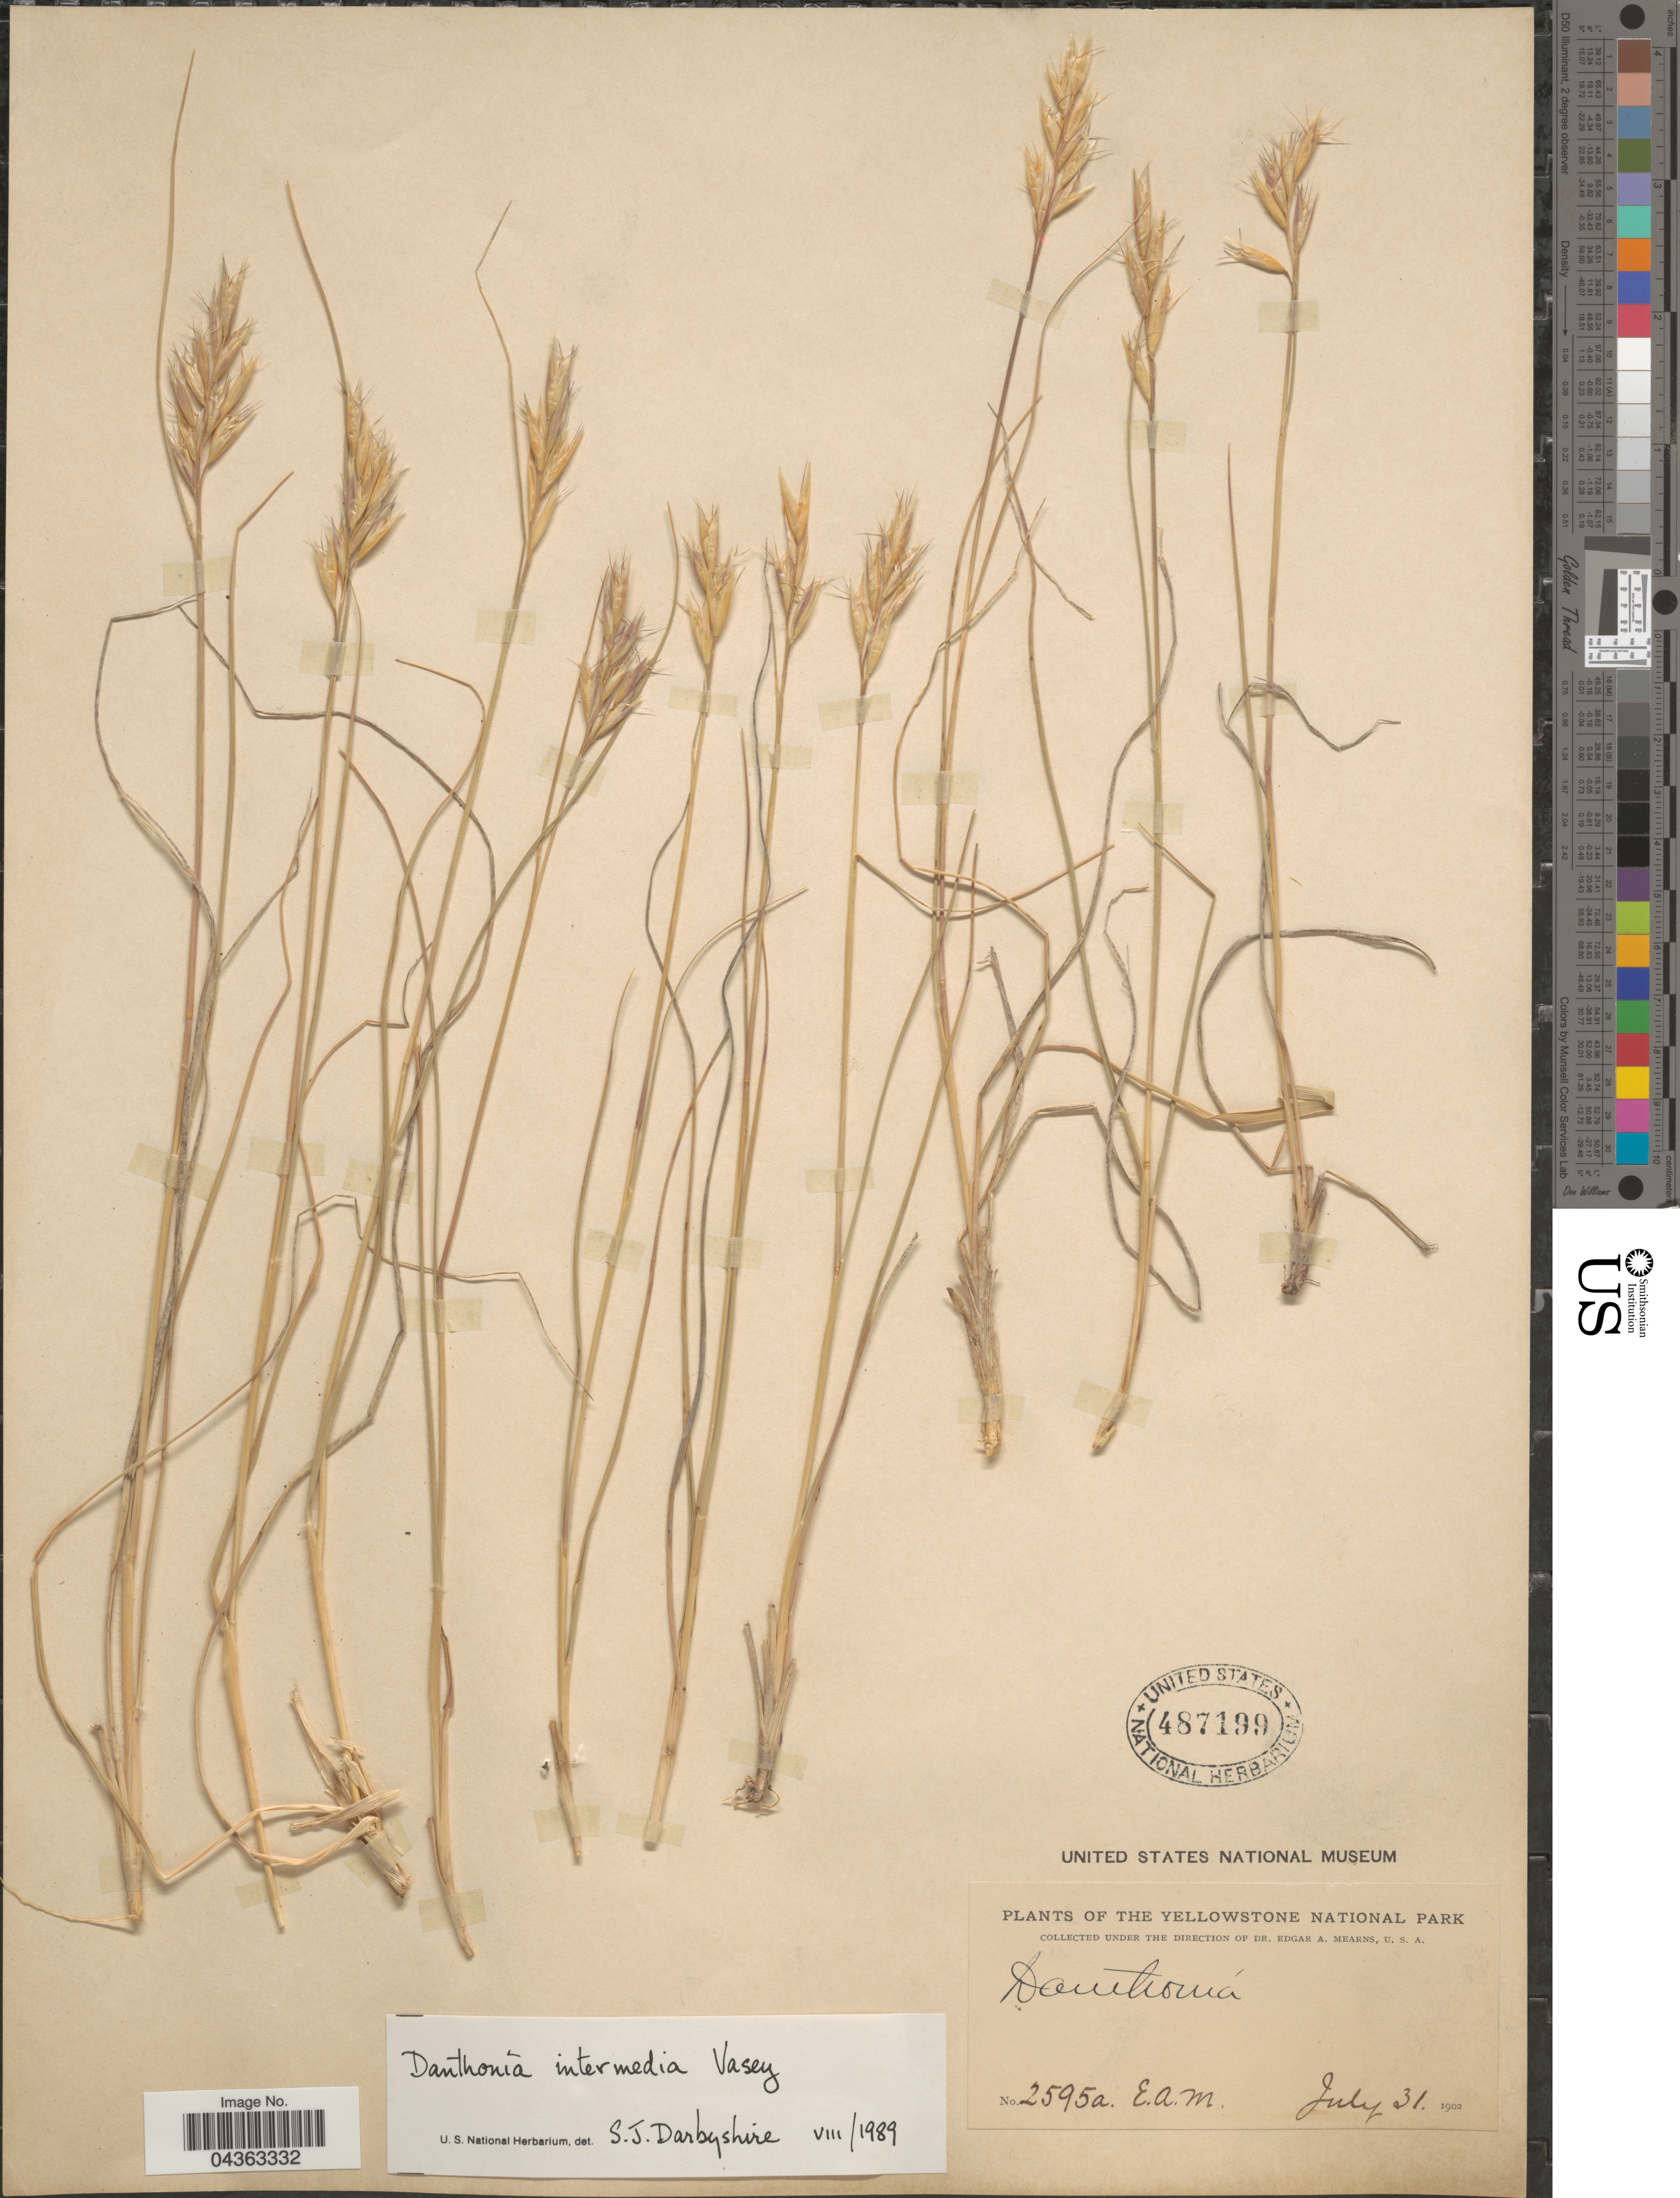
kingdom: Plantae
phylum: Tracheophyta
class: Liliopsida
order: Poales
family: Poaceae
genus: Danthonia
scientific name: Danthonia intermedia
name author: Vasey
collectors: E. A. Mearns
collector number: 2595a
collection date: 1902-07-31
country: United States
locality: The Yellowstone National Park.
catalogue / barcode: US 487199